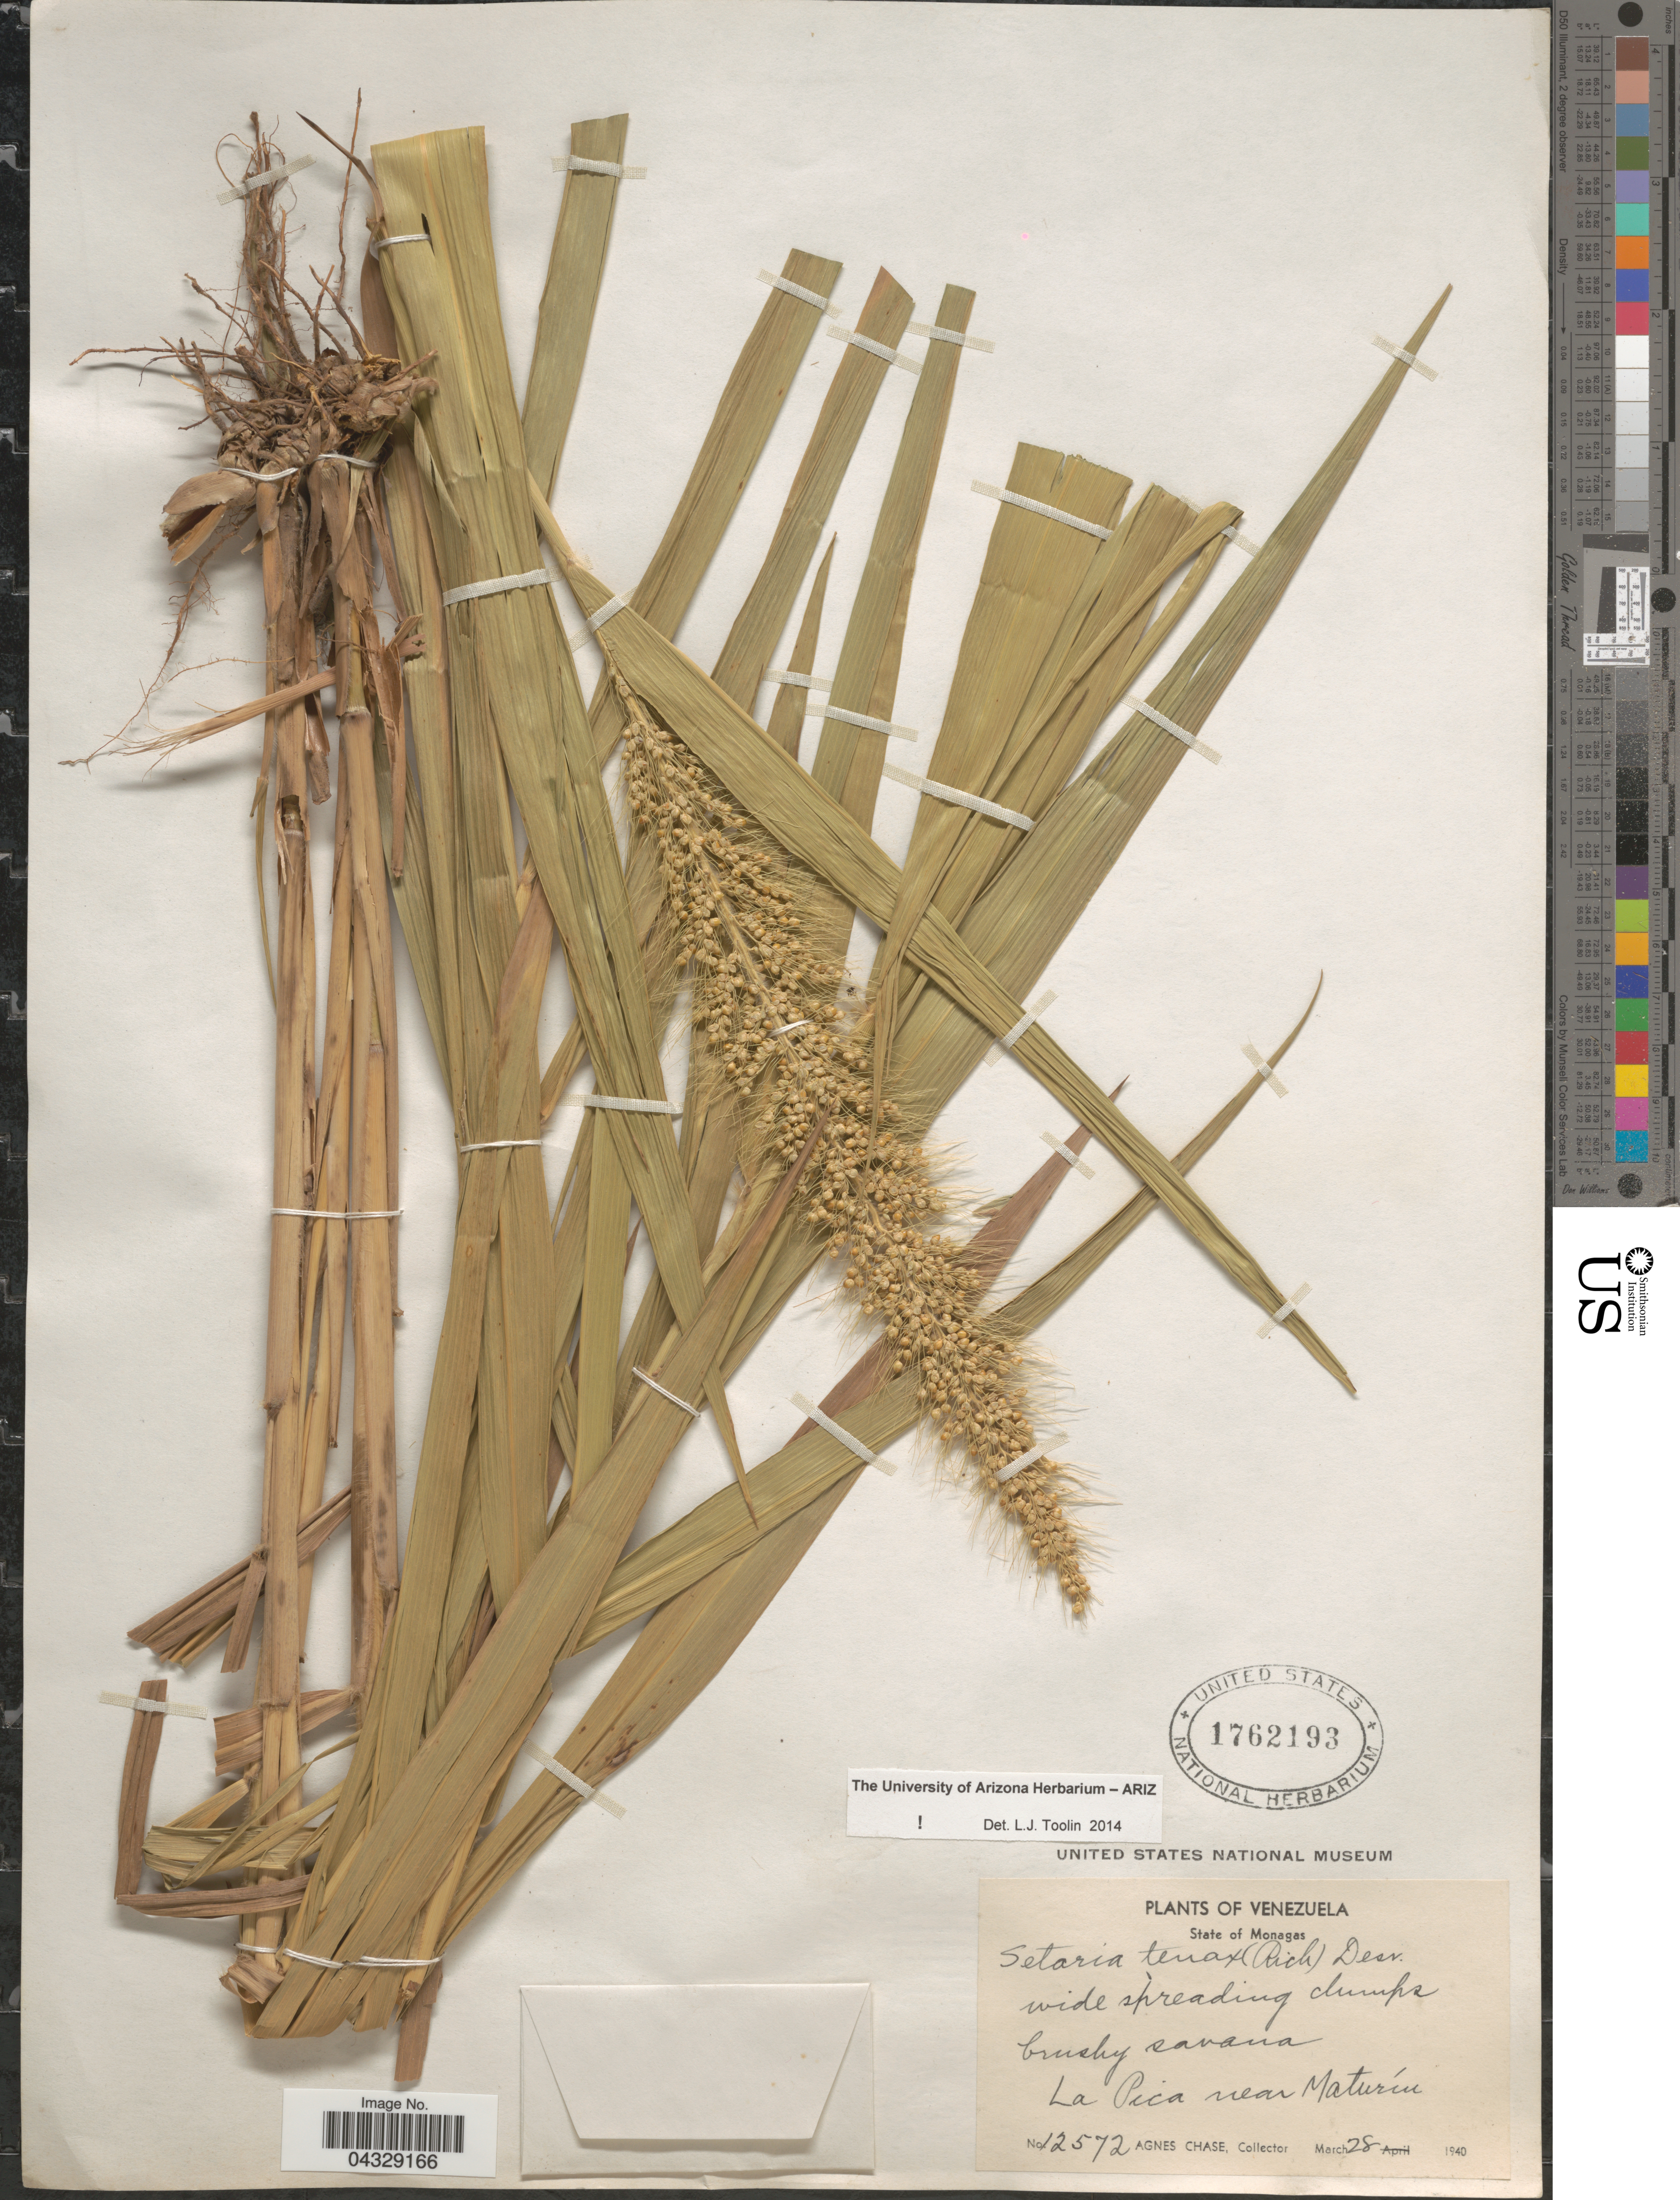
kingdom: Plantae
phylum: Tracheophyta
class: Liliopsida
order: Poales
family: Poaceae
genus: Setaria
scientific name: Setaria tenax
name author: (Rich.) Desv.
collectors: A. Chase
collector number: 12572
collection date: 1940-03-28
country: Venezuela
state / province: Monagas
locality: La Pica near Maturín.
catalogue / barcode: US 1762193